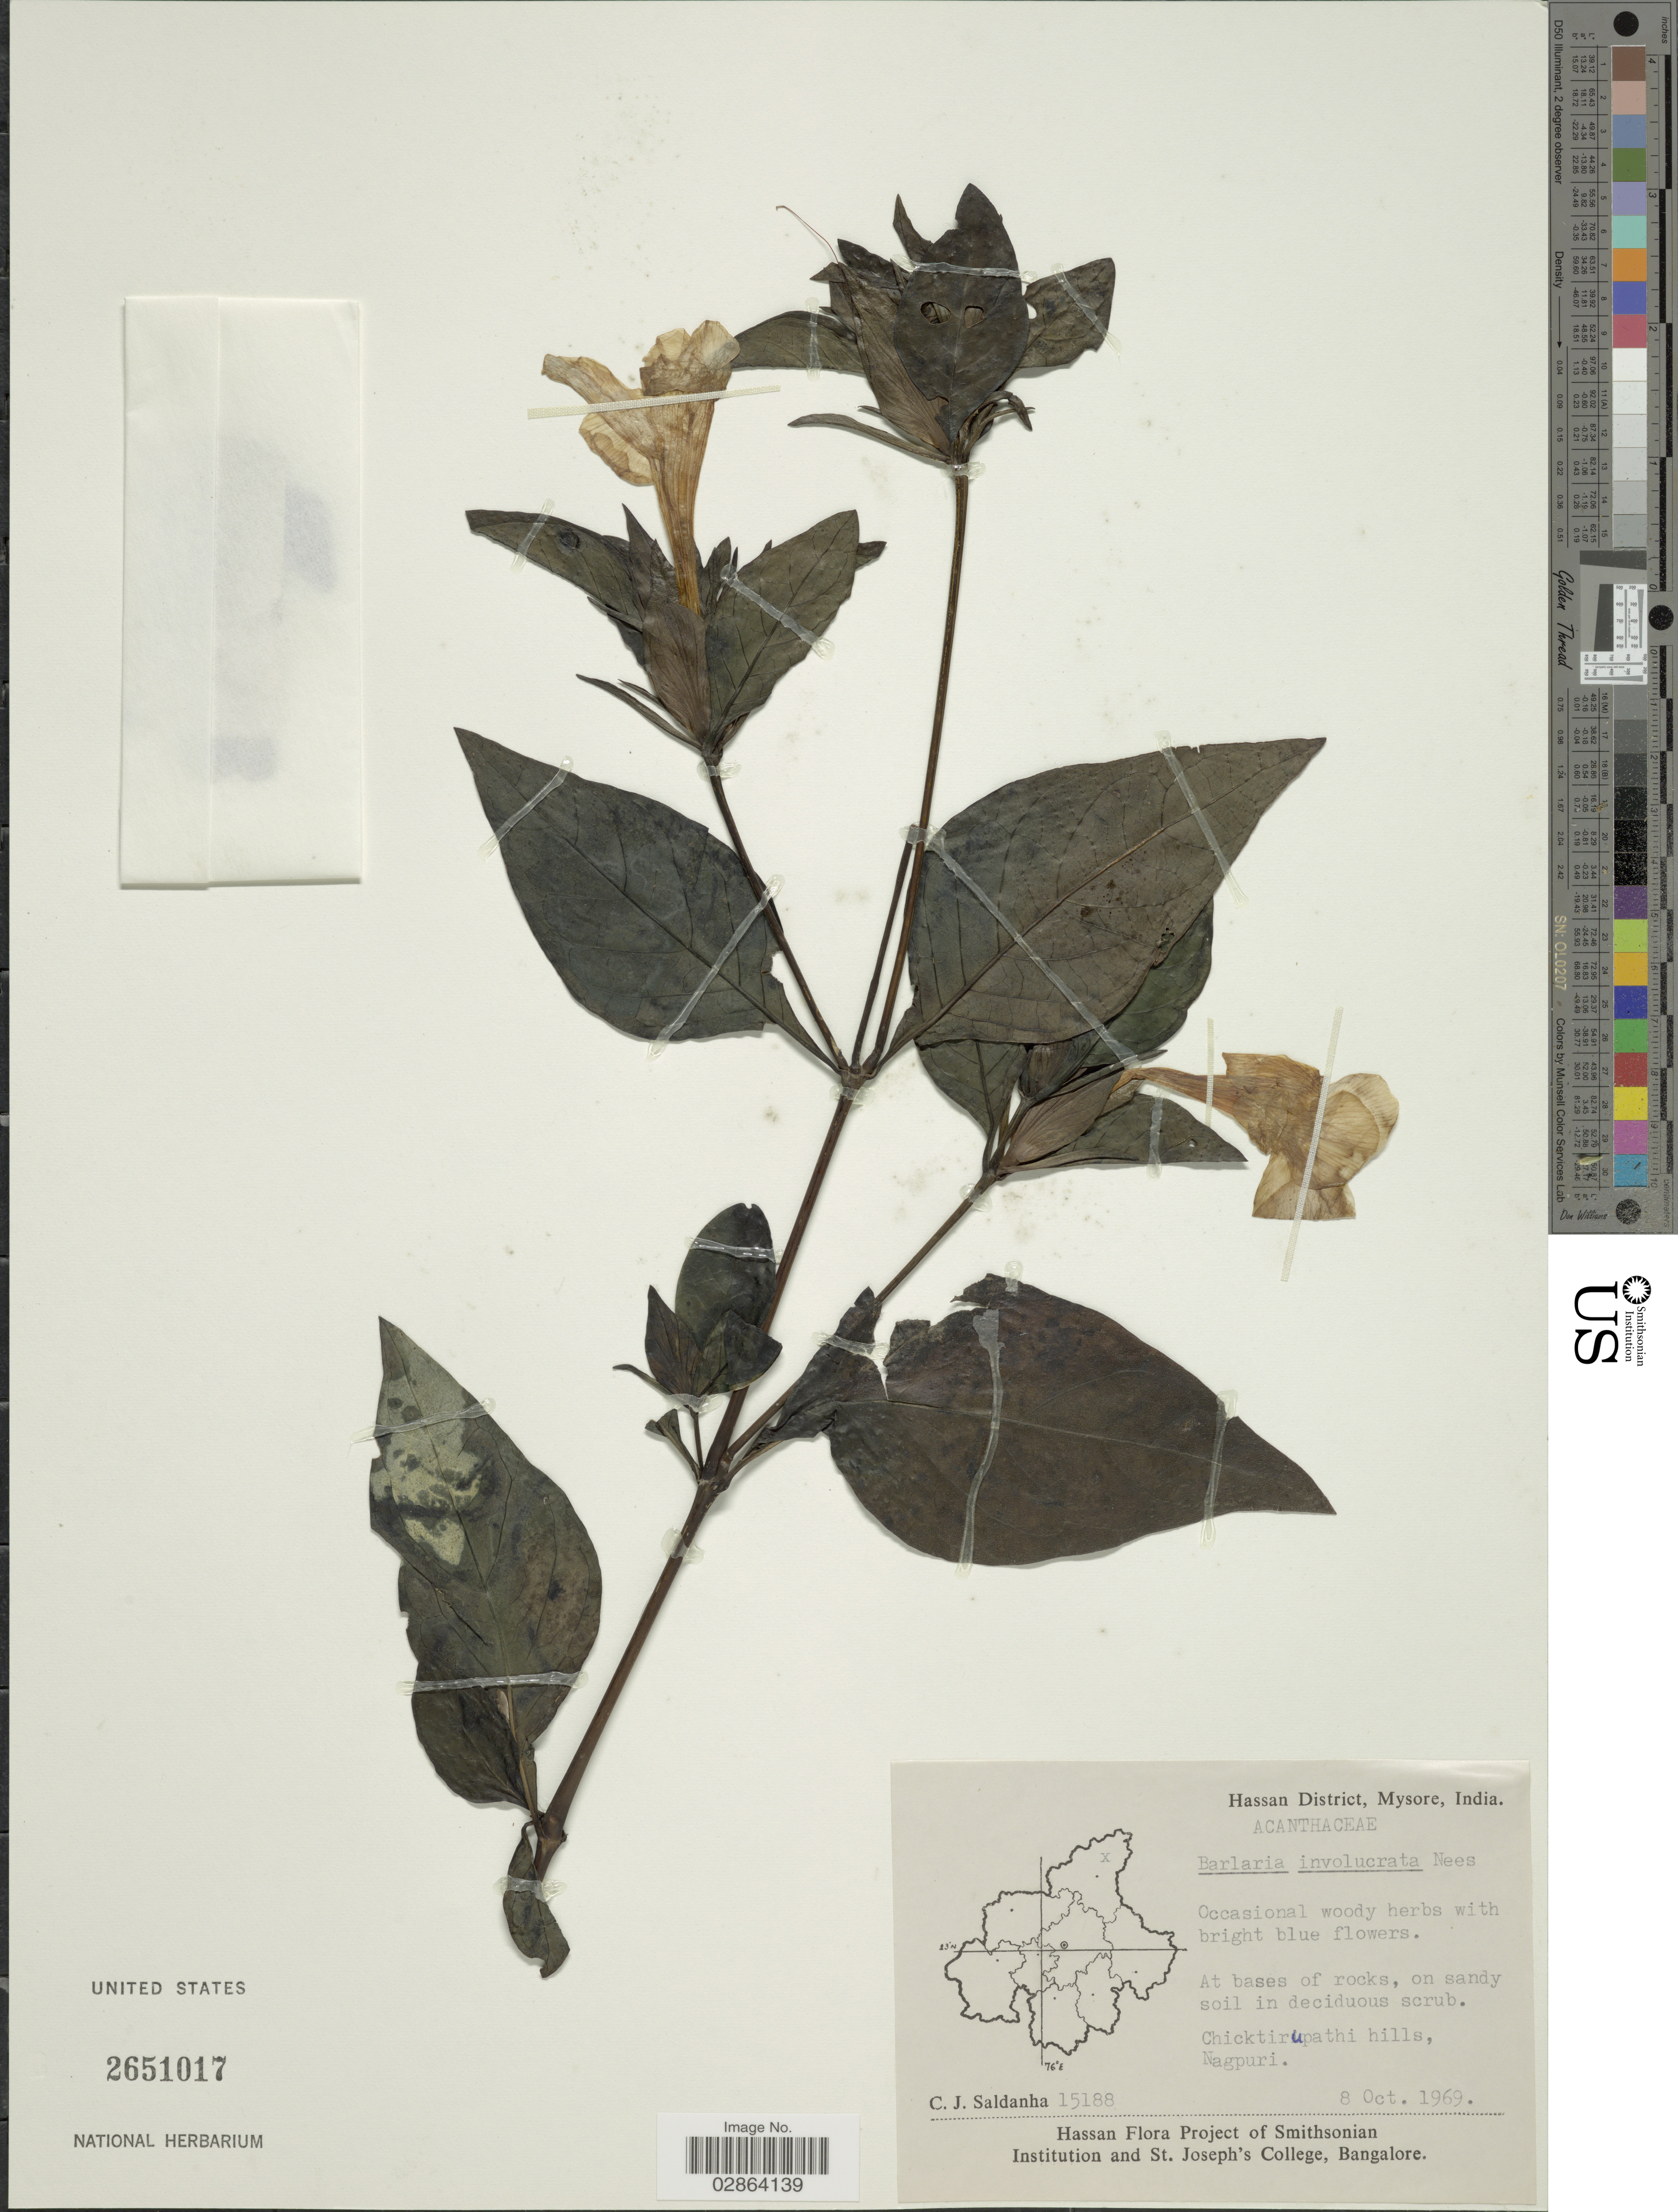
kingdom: Plantae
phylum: Tracheophyta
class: Magnoliopsida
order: Lamiales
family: Acanthaceae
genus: Barleria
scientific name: Barleria involucrata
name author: Nees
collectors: C. J. Saldanha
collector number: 15188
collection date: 1969-10-08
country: India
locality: Hassan District, Mysore, Chicktirupathi hills, Nagpuri.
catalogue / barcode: US 2651017